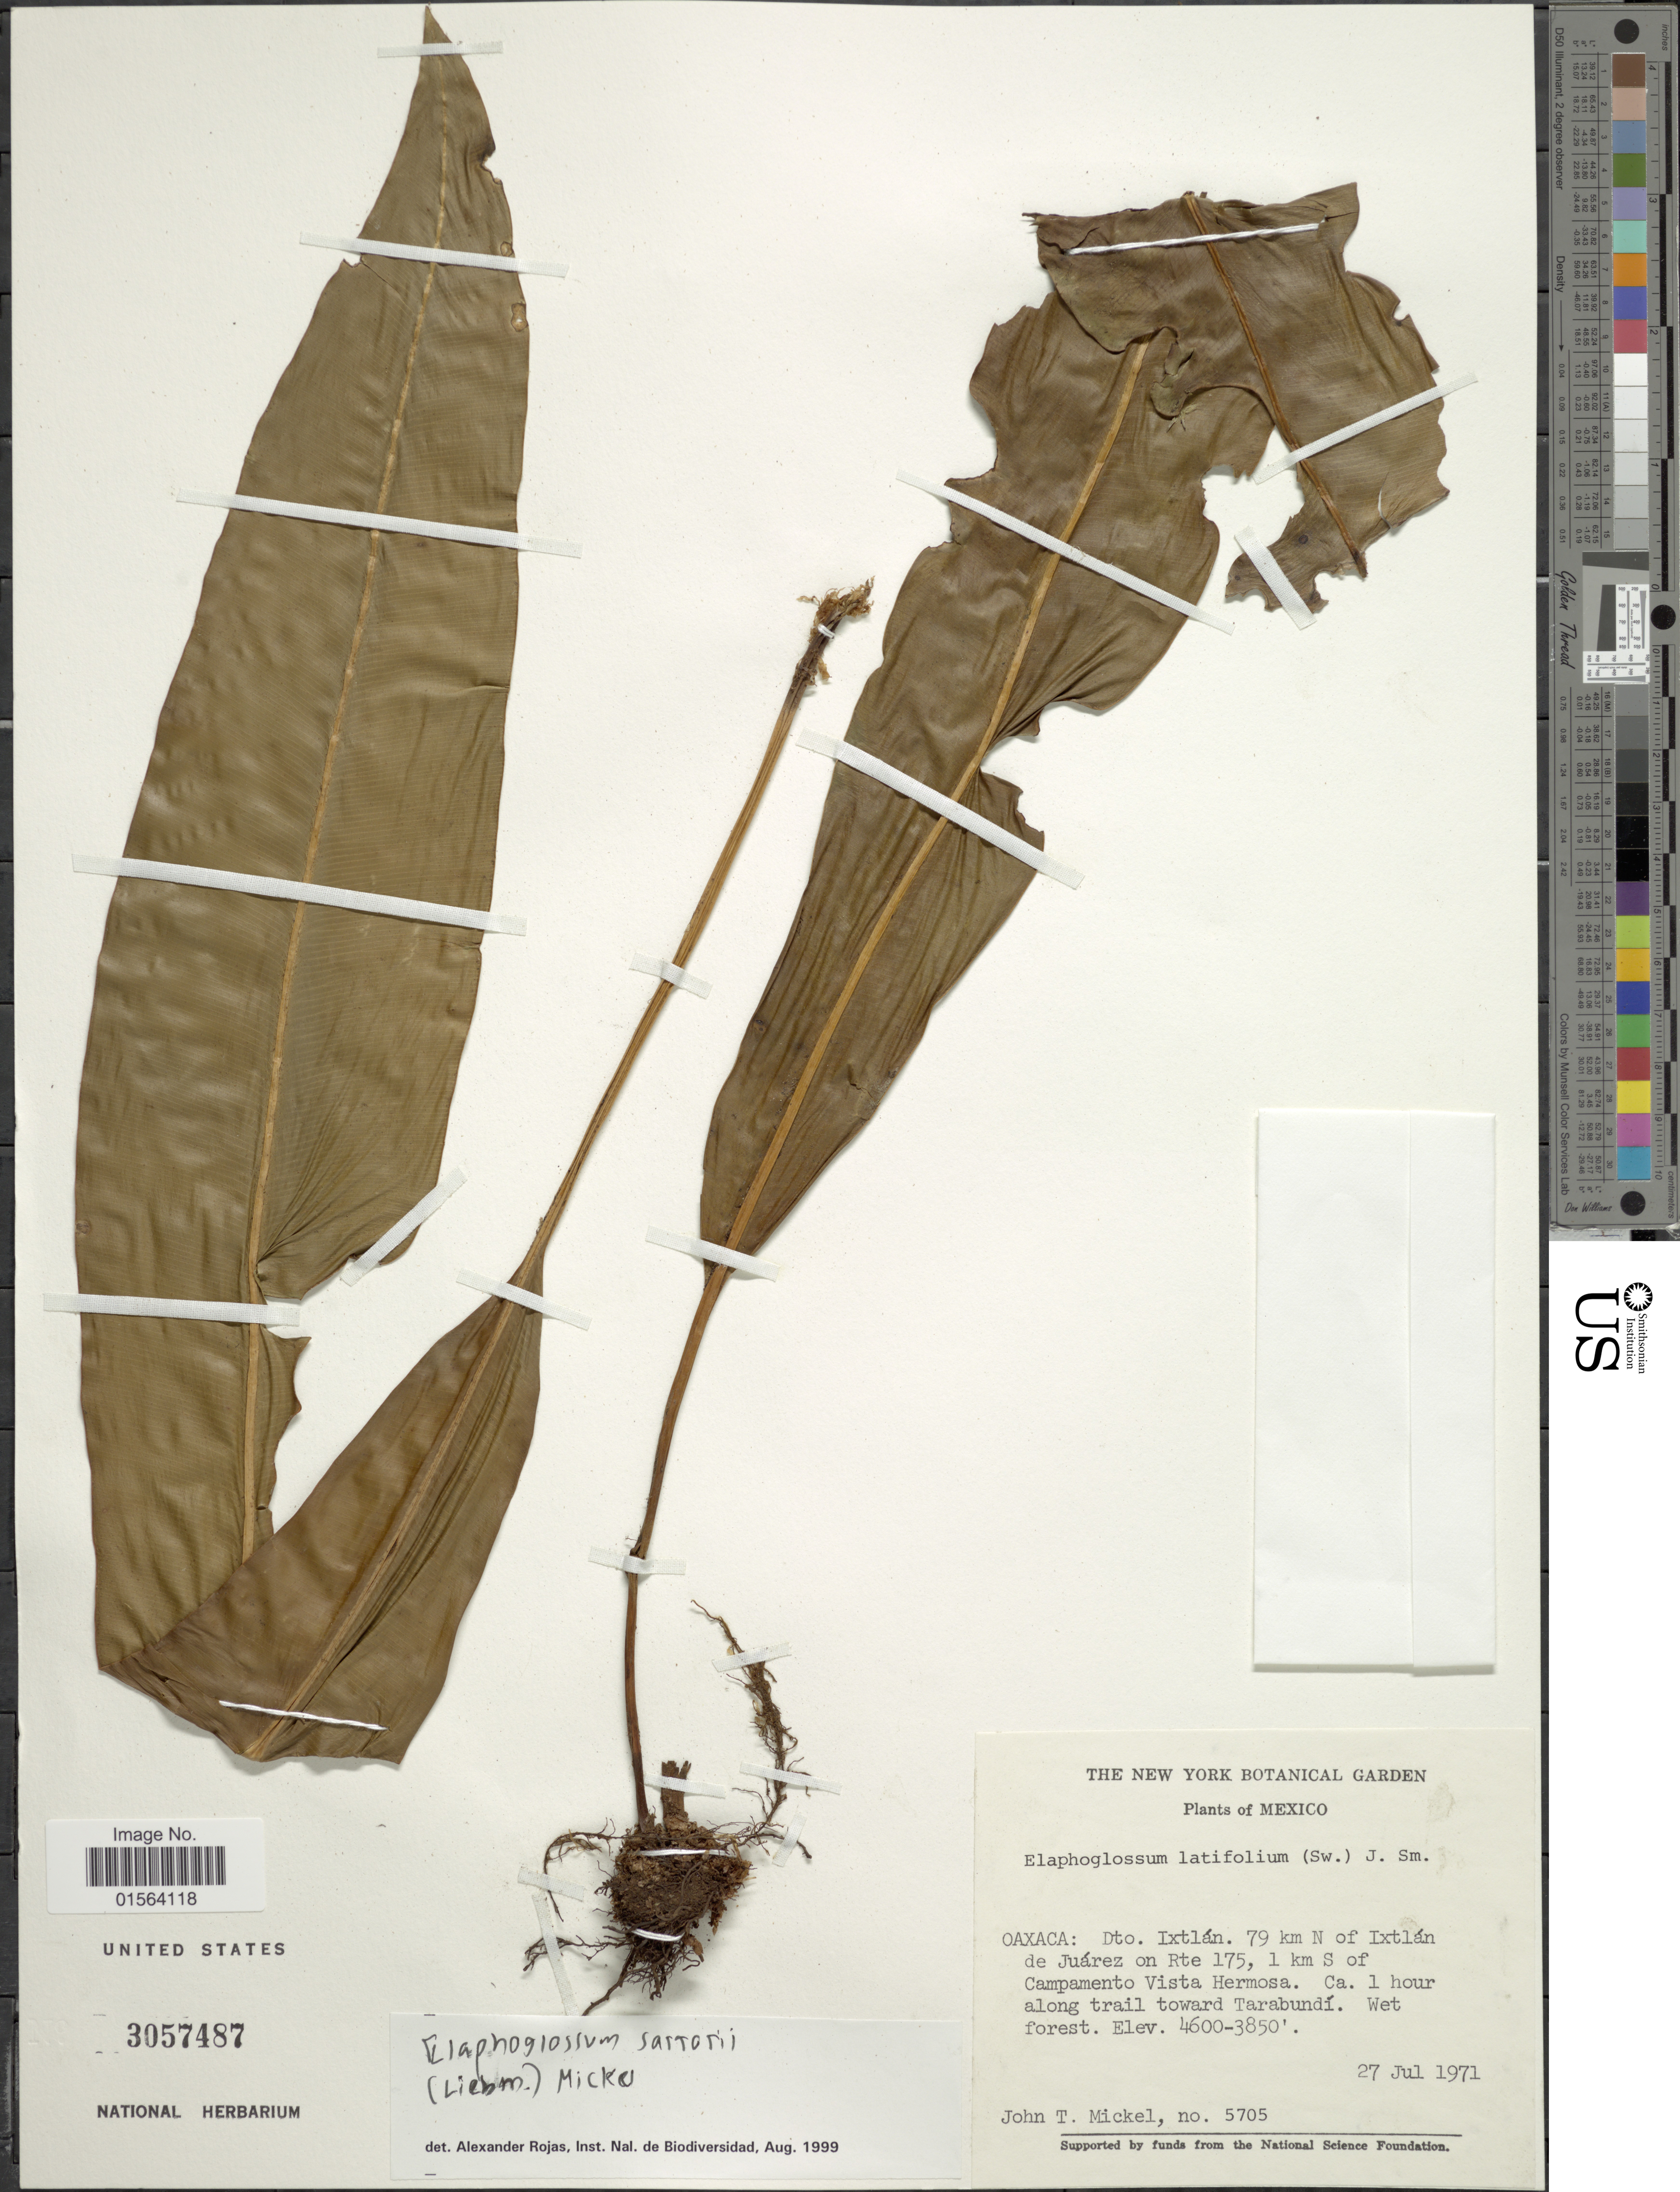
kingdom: Plantae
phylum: Tracheophyta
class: Polypodiopsida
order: Polypodiales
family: Dryopteridaceae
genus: Elaphoglossum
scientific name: Elaphoglossum latifolium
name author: (Sw.) J. Sm.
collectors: J. T. Mickel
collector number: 5705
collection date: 1971-07-27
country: Mexico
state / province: Oaxaca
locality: Oaxaca: Dto. Ixtlan 79 km N of Ixtlan de Juarez on Rte 175, 1 km S of Campamento Vista Hermosa, ca 1 hour along trail toward Tarabundi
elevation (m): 1173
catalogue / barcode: US 3057487